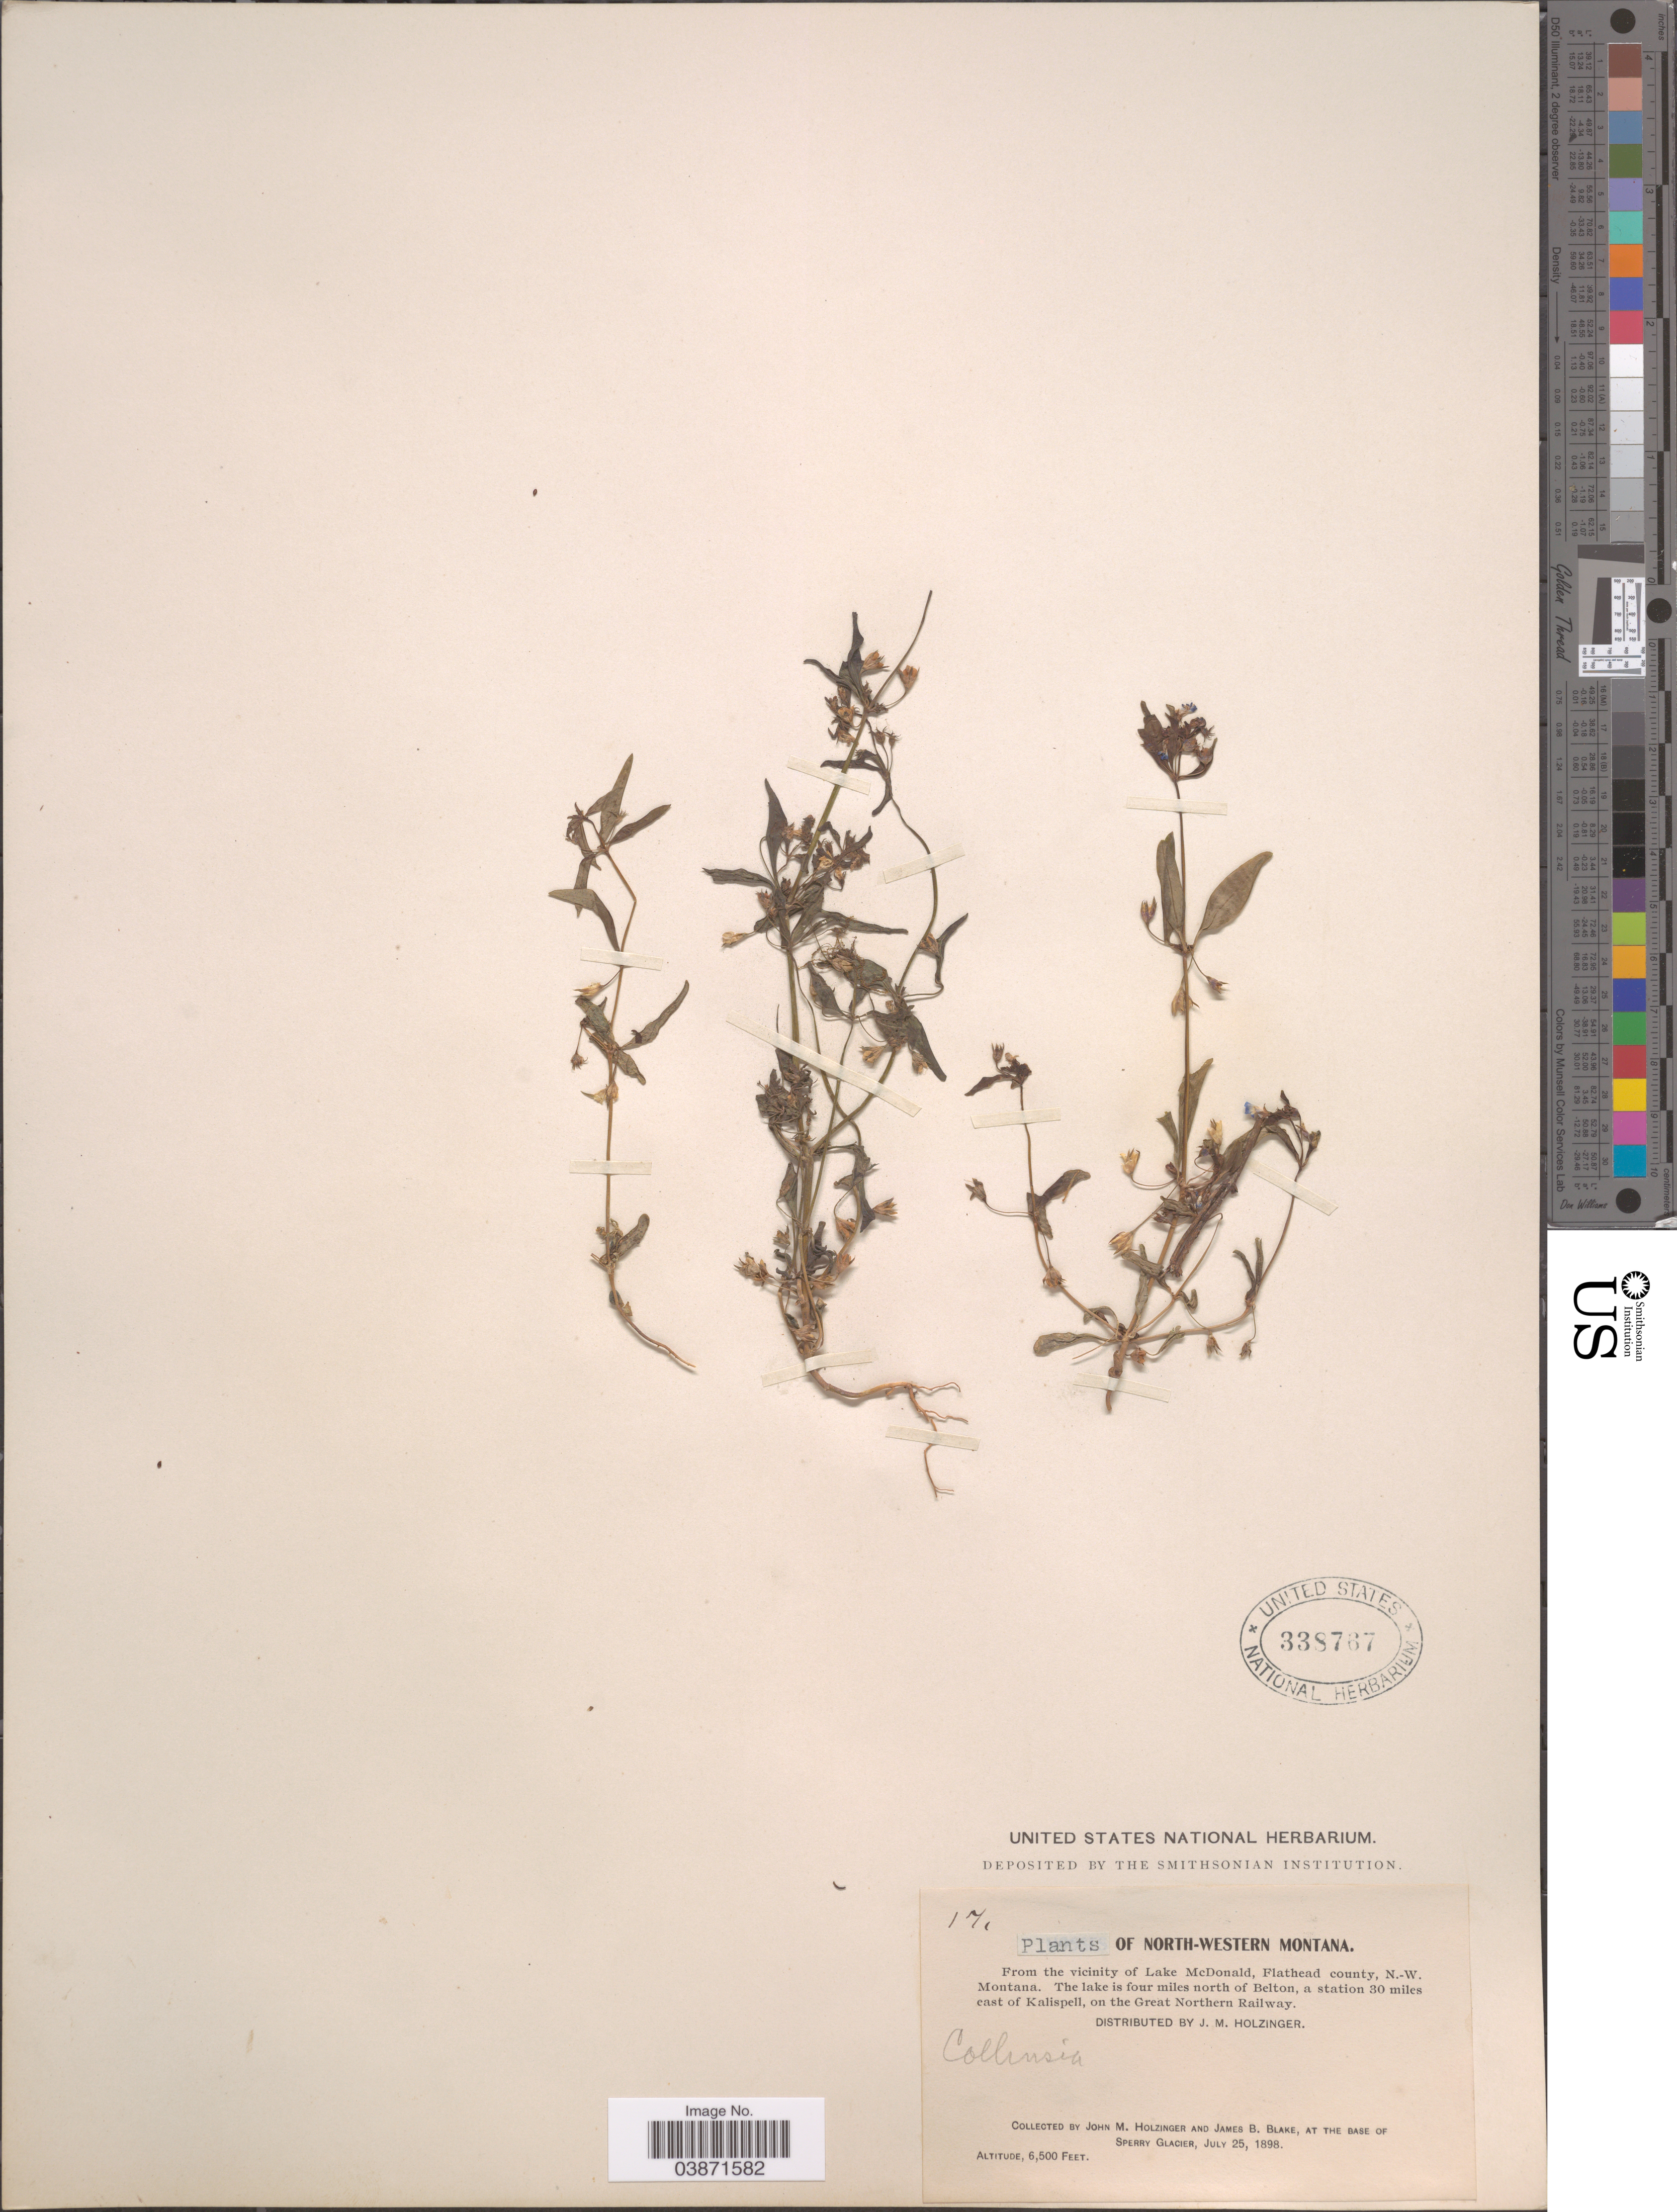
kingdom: Plantae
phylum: Tracheophyta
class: Magnoliopsida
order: Lamiales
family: Plantaginaceae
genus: Collinsia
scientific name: Collinsia sp.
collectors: J. M. Holzinger & J. B. Blake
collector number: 17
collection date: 1898-07-25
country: United States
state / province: Montana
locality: North-Western Montana. From the vicinity of Lake McDonald, Flathead county. The lake is four miles north of Belton, a station 30 miles east of Kalispell, on the Great Northern Railway. At the base of Sperry Glacier.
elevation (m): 1981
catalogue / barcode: US 338767